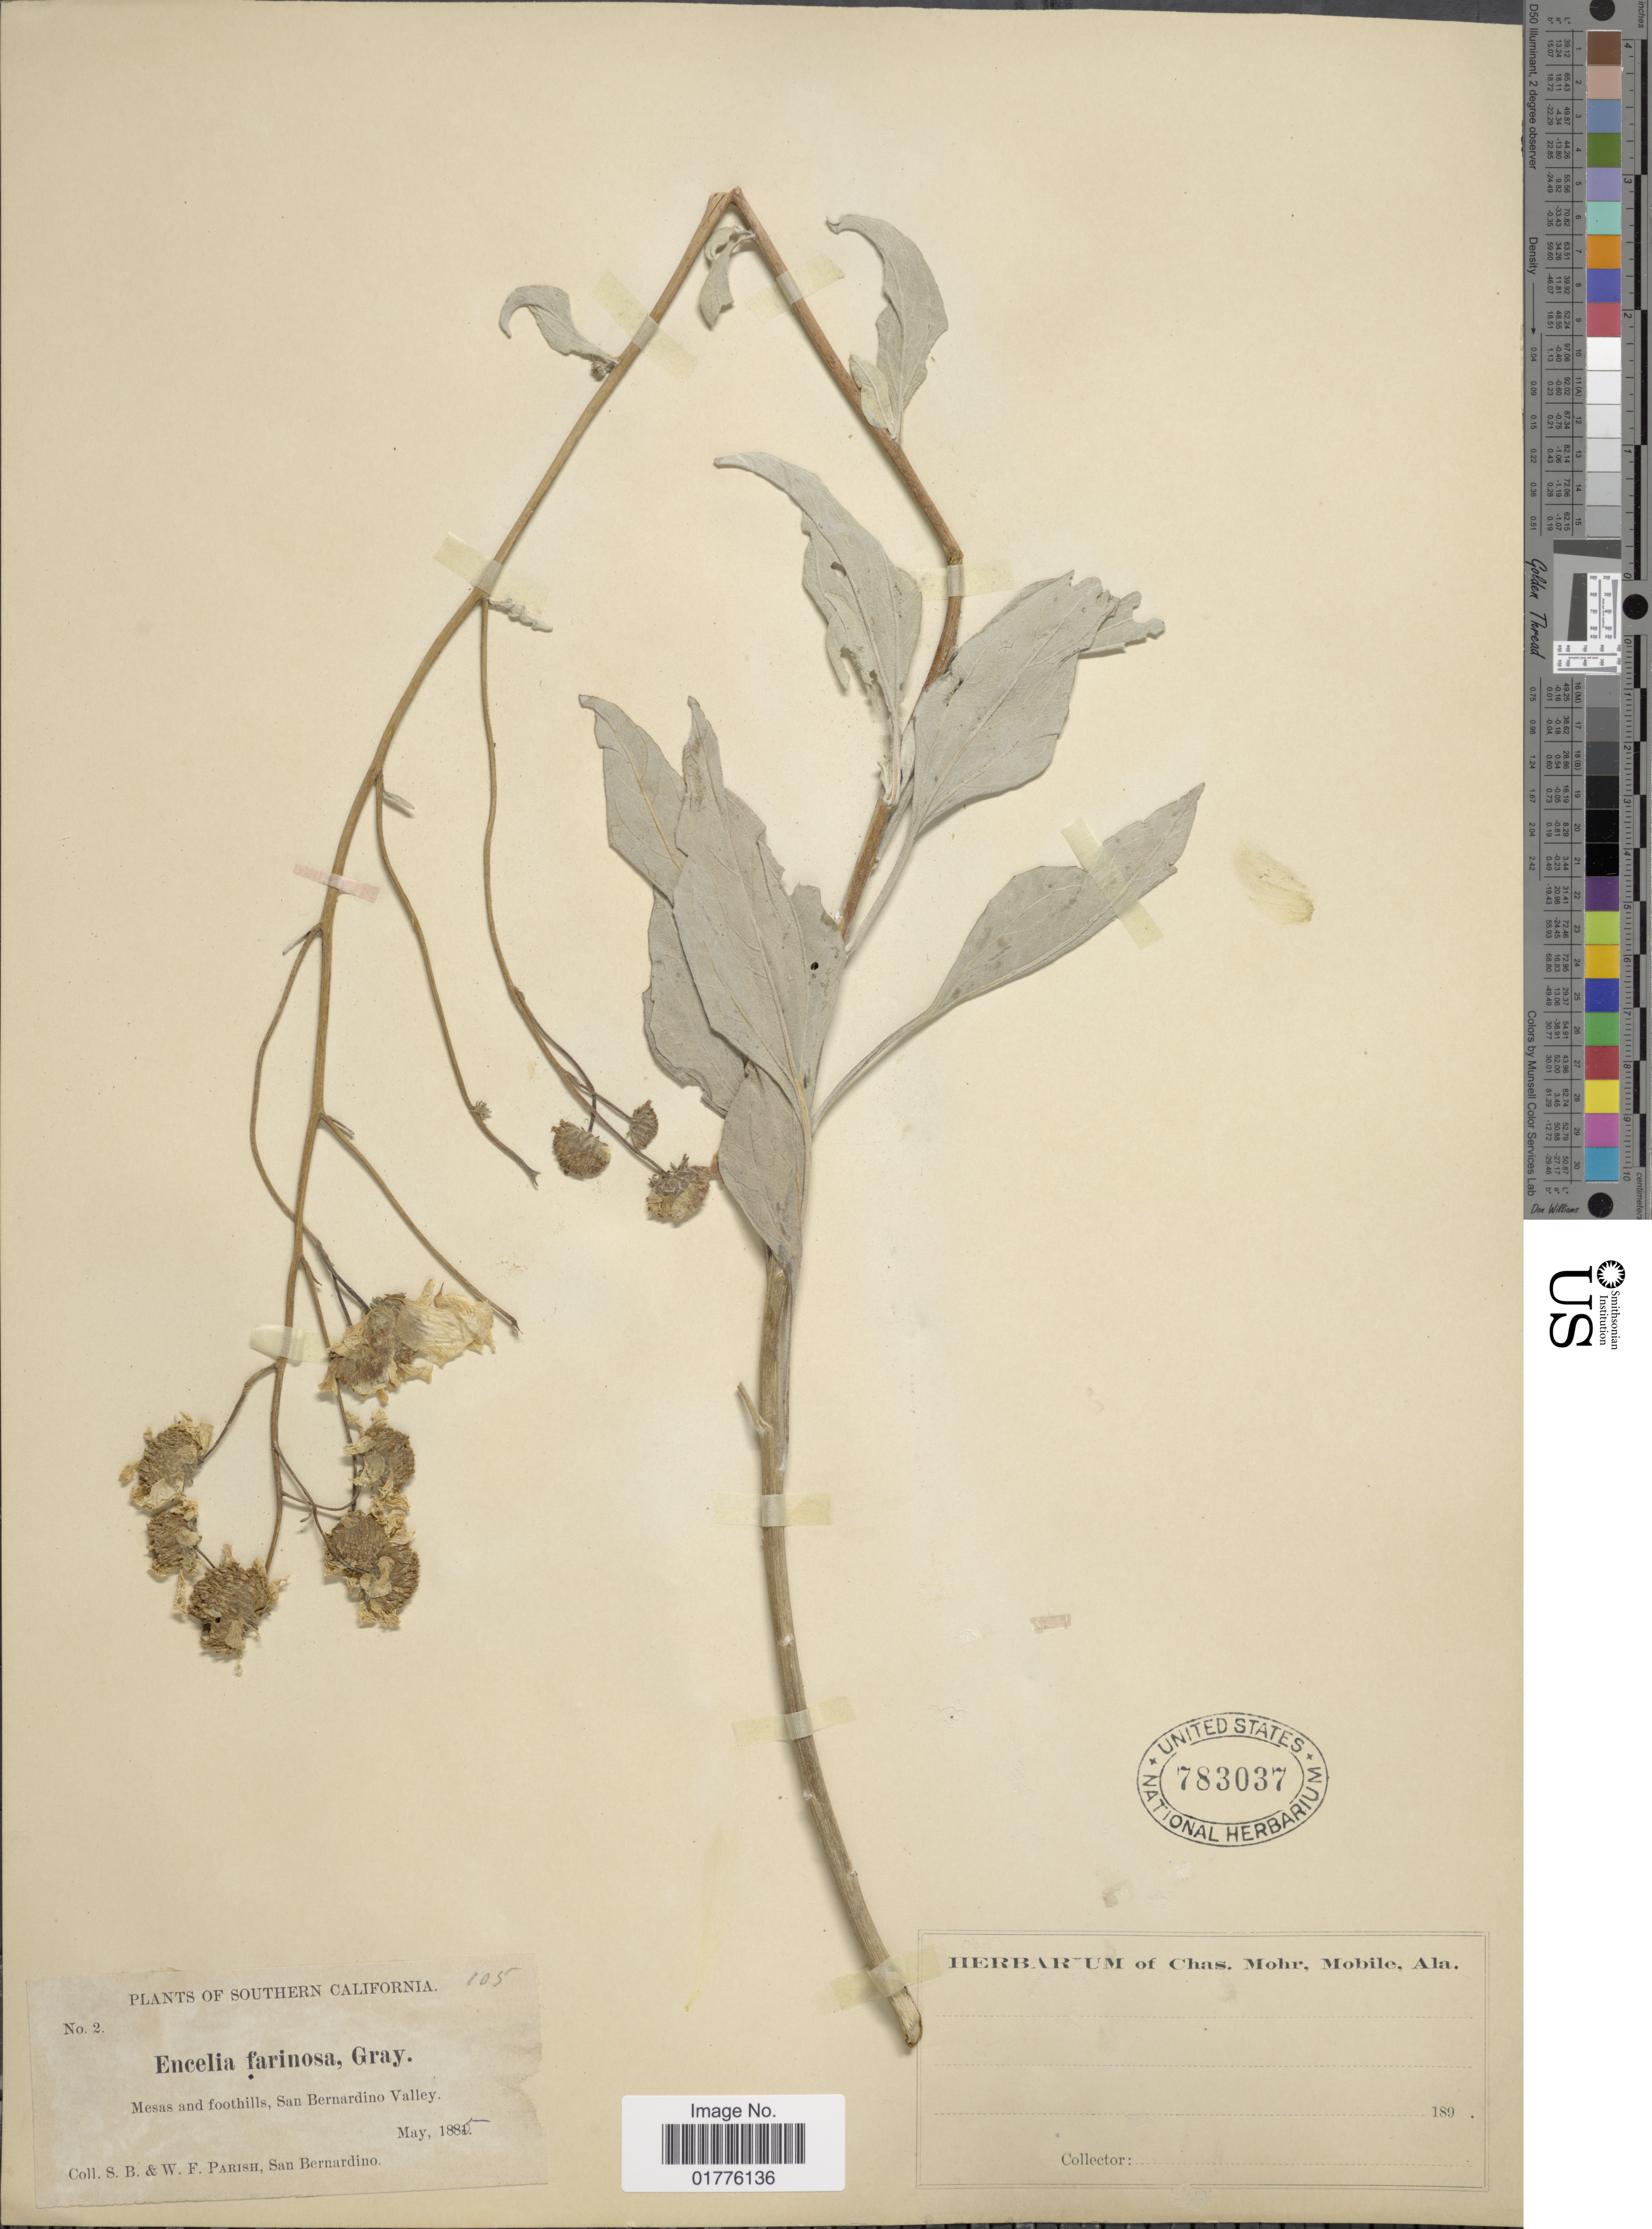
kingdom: Plantae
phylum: Tracheophyta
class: Magnoliopsida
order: Asterales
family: Asteraceae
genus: Encelia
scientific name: Encelia farinosa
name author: A. Gray ex Torr. in Emory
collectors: S. B. Parish & W. F. Parish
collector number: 2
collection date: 1885-05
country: United States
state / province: California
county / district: San Bernardino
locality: Southern California. Mesas and foothills, San Bernardino Valley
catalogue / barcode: US 783037